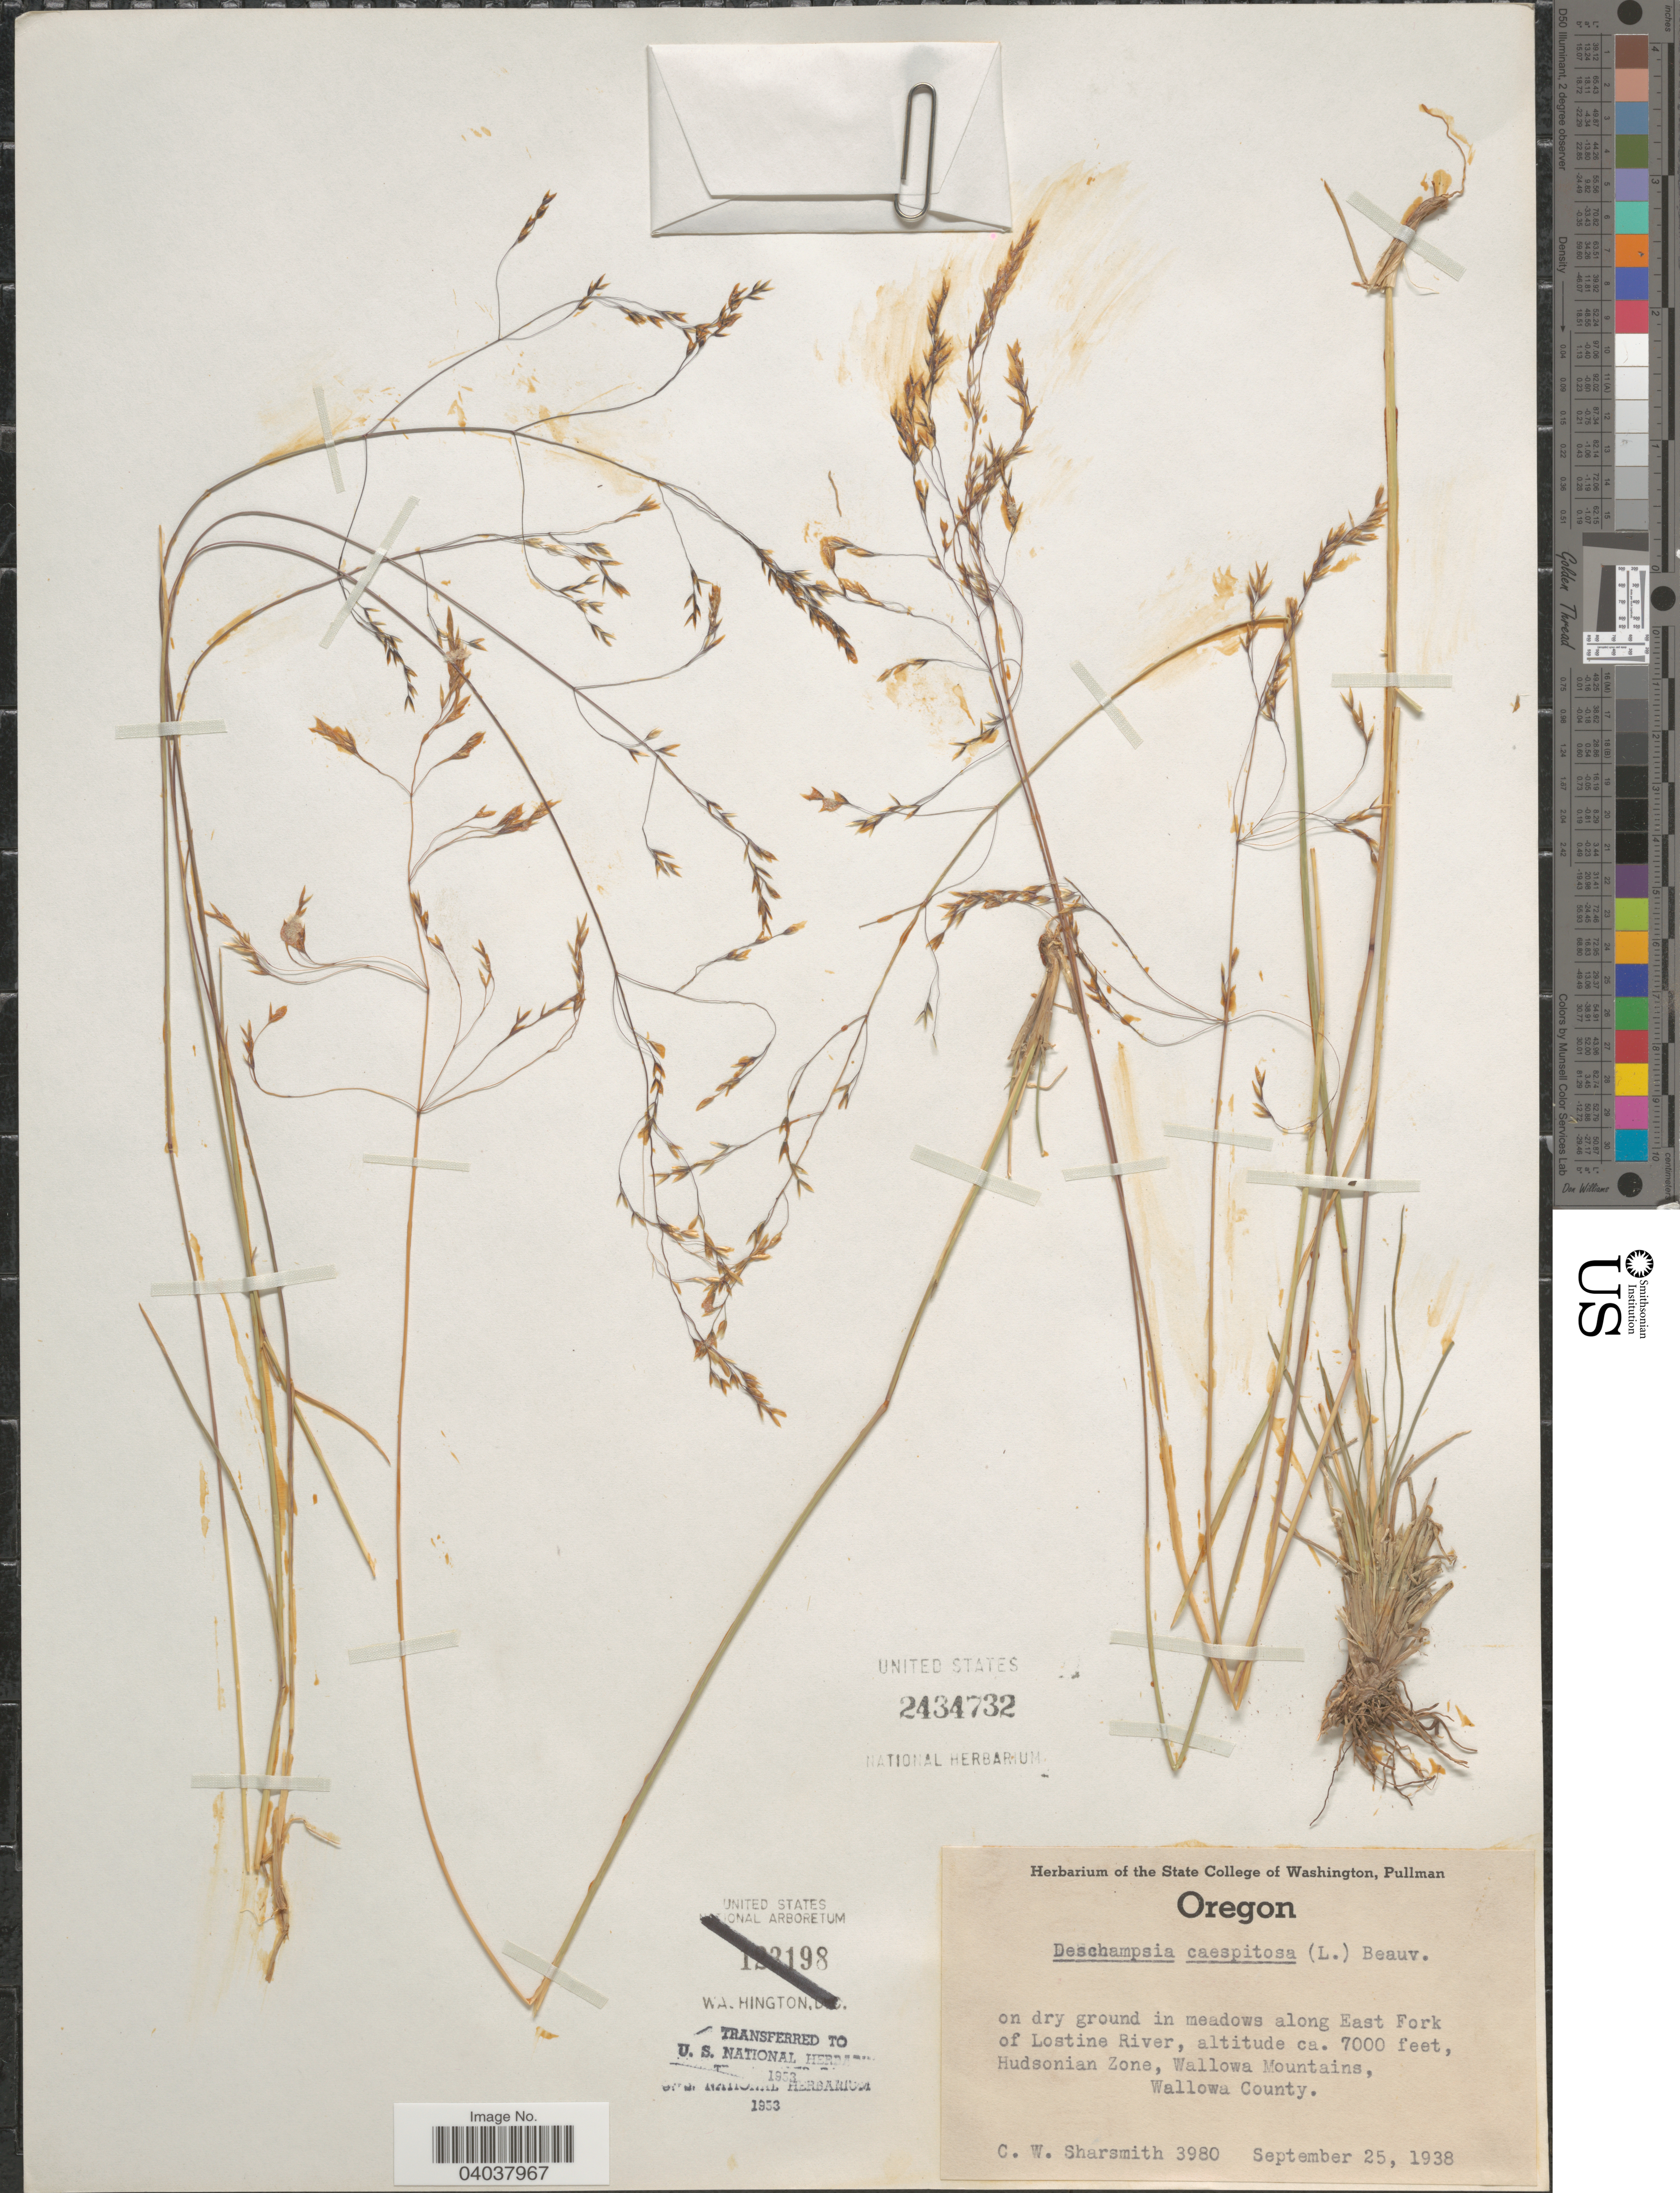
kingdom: Plantae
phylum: Tracheophyta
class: Liliopsida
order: Poales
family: Poaceae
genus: Deschampsia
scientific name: Deschampsia cespitosa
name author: (L.) P. Beauv.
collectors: C. Sharsmith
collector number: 3980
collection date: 1938-09-25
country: United States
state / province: Oregon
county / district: Wallowa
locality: Along East Fork of Lostine River, Hudsonian Zone, Wallowa Mountains, Wallowa County.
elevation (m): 2134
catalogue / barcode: US 2434732